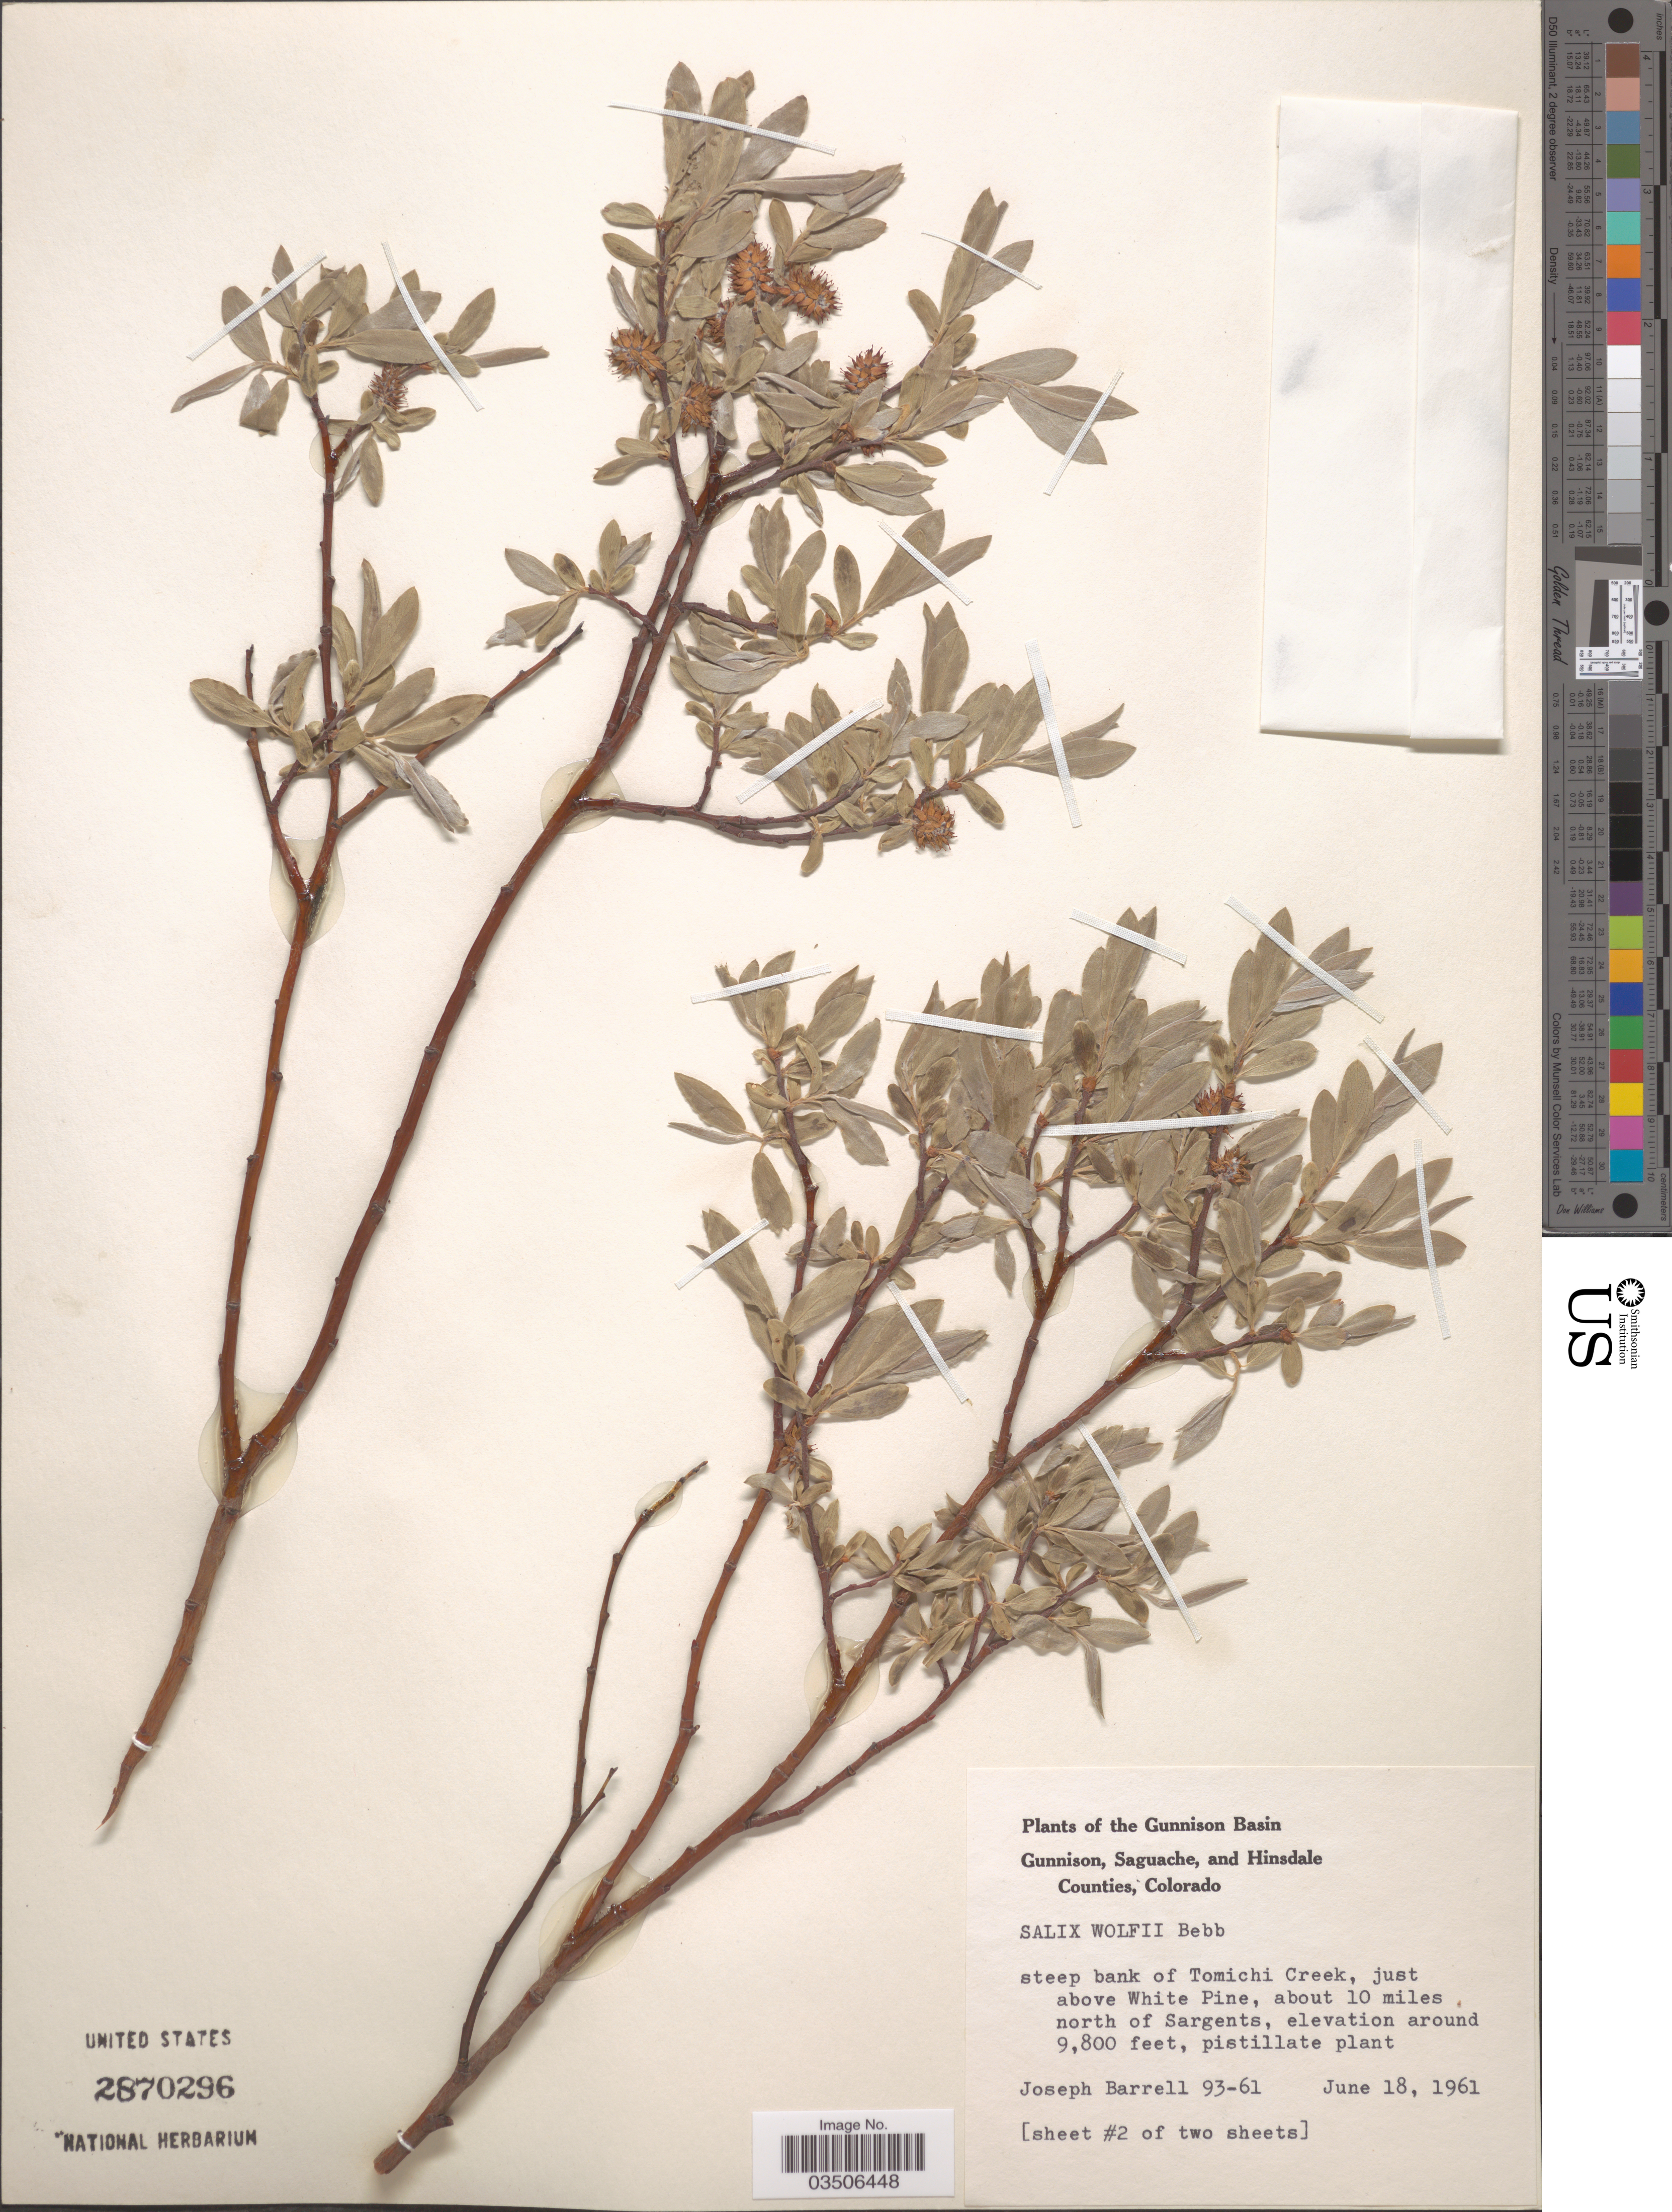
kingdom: Plantae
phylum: Tracheophyta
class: Magnoliopsida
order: Malpighiales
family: Salicaceae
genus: Salix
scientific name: Salix wolfii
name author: Bebb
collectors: J. Barrell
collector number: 93-61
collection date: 1961-06-18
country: United States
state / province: Colorado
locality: Gunnison Basin. Steep bank of Tomichi Creek, just above White Pine, about 10 miles north of Sargents.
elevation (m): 2987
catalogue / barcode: US 2870296